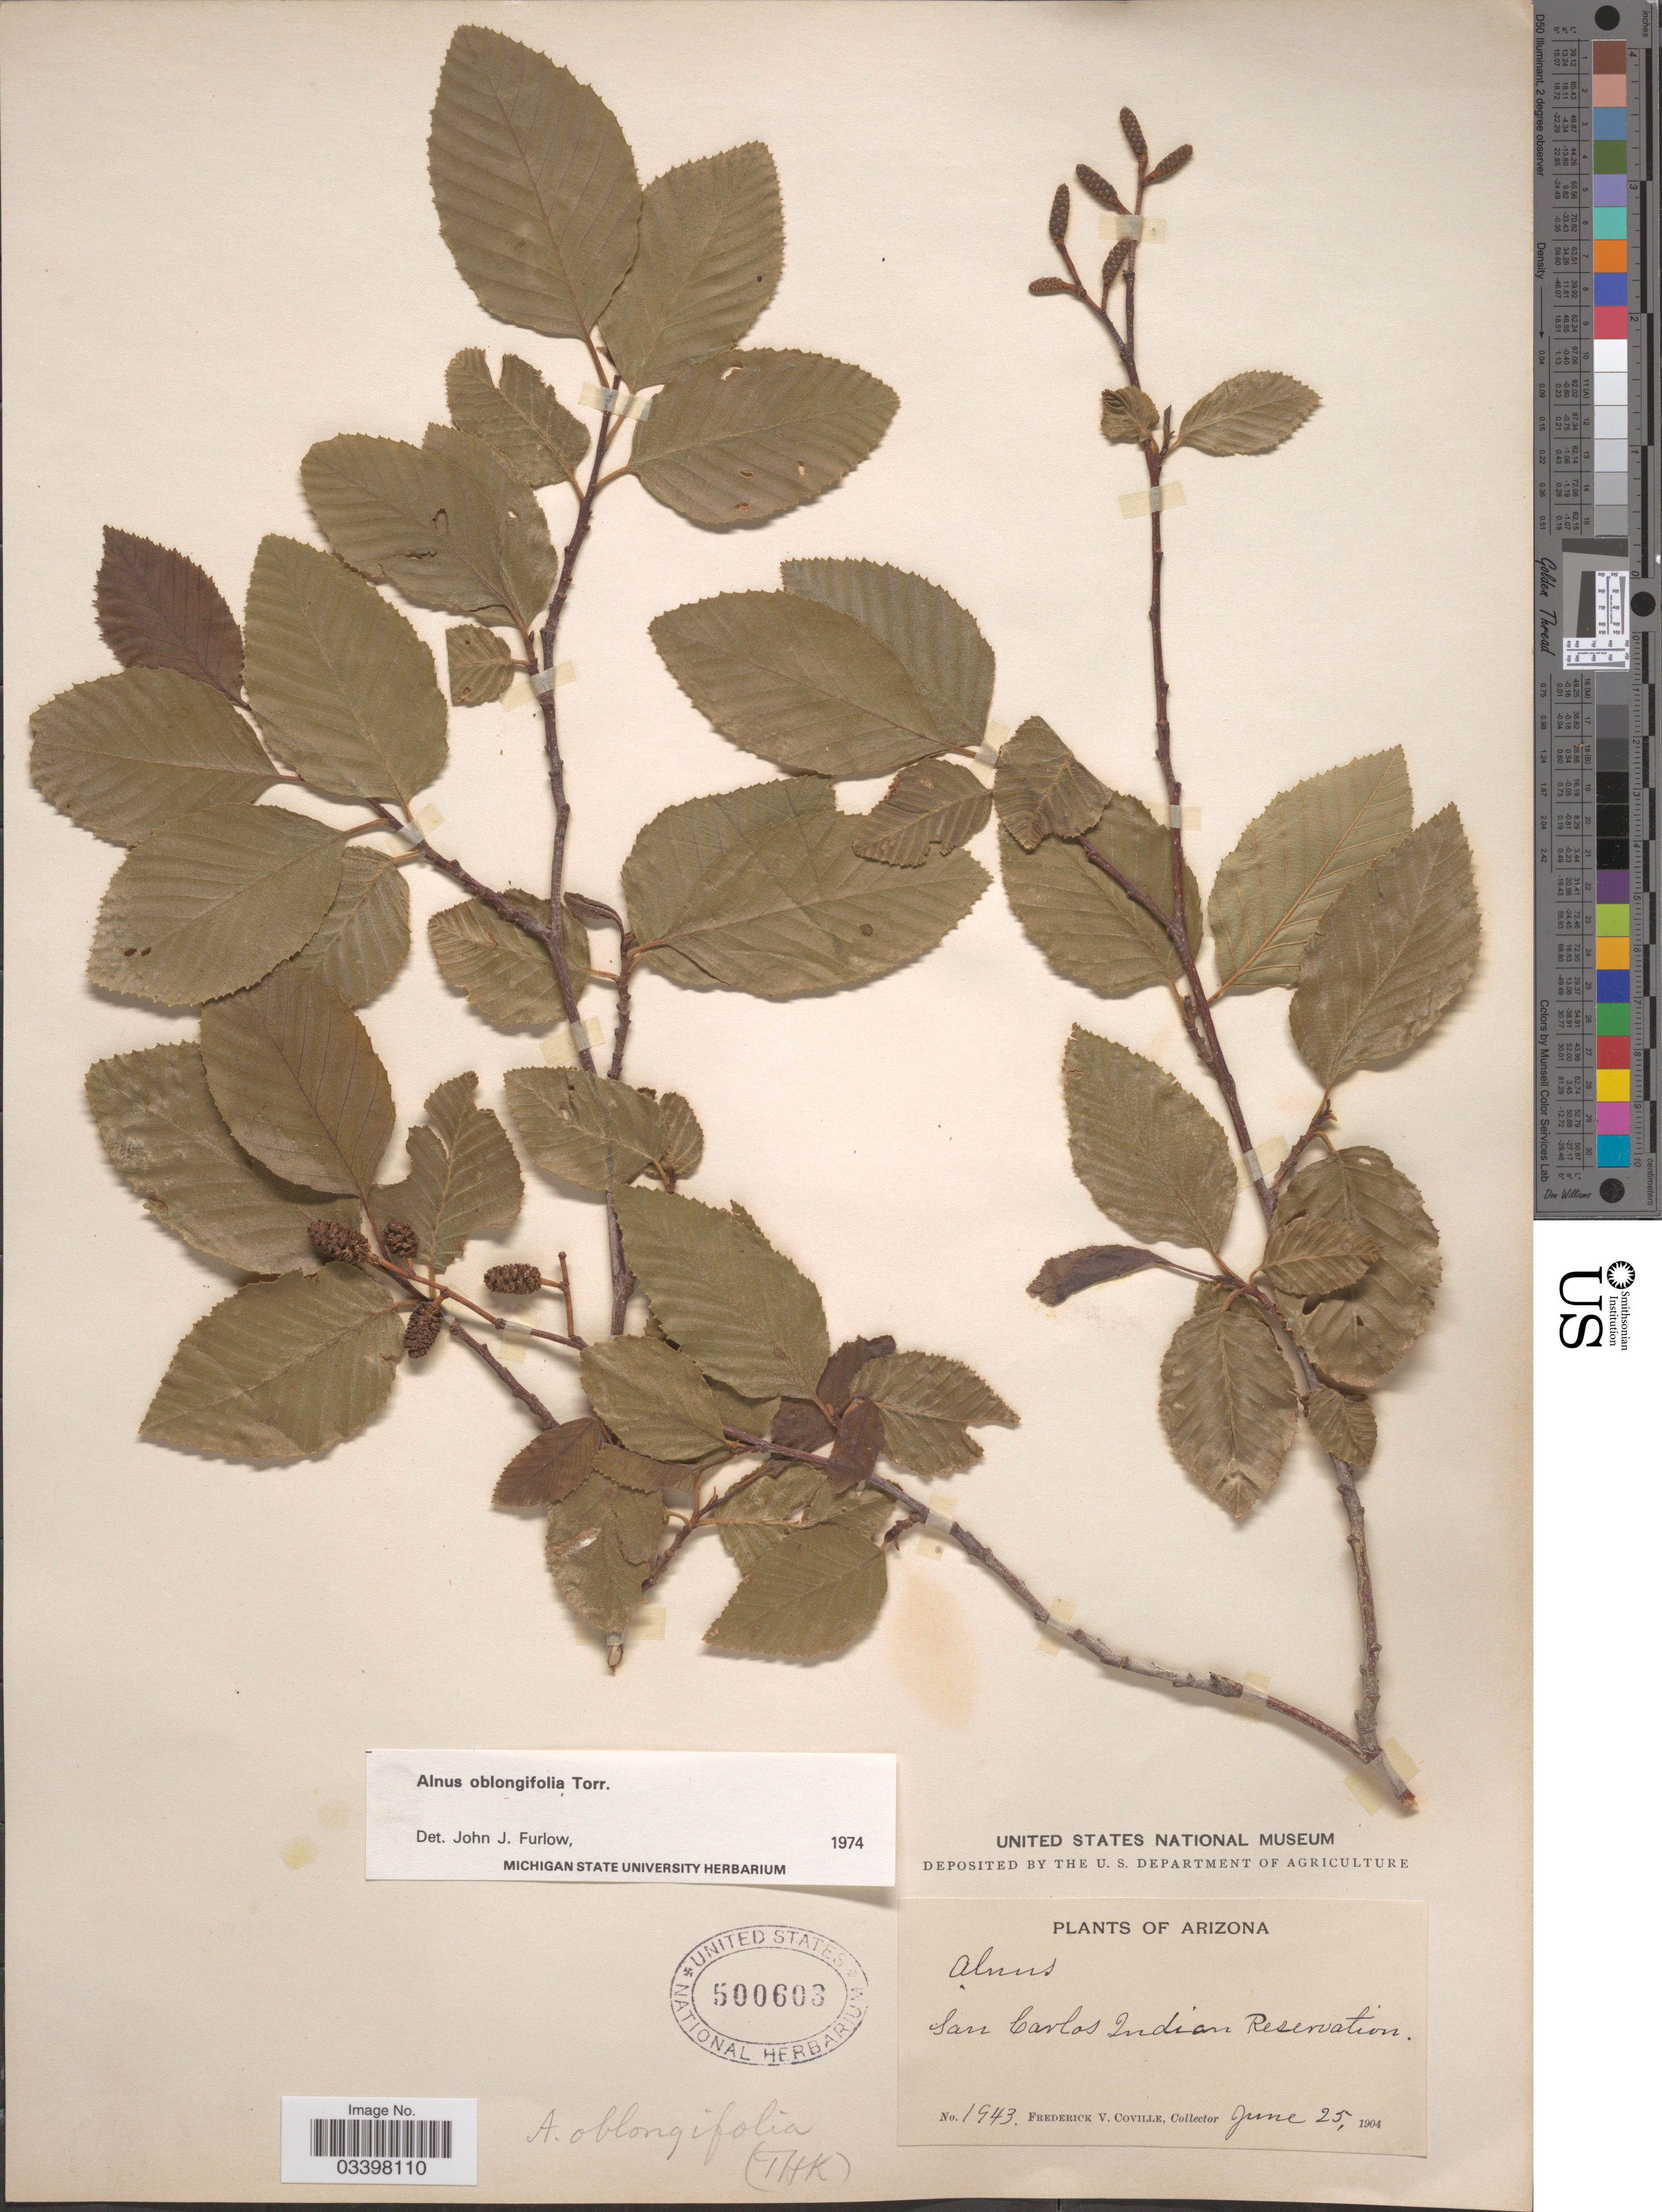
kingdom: Plantae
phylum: Tracheophyta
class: Magnoliopsida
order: Fagales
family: Betulaceae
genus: Alnus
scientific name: Alnus oblongifolia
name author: Torr. in Emory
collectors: F. V. Coville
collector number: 1943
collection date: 1904-06-25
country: United States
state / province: Arizona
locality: San Carlos Indian Reservation.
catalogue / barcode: US 500603